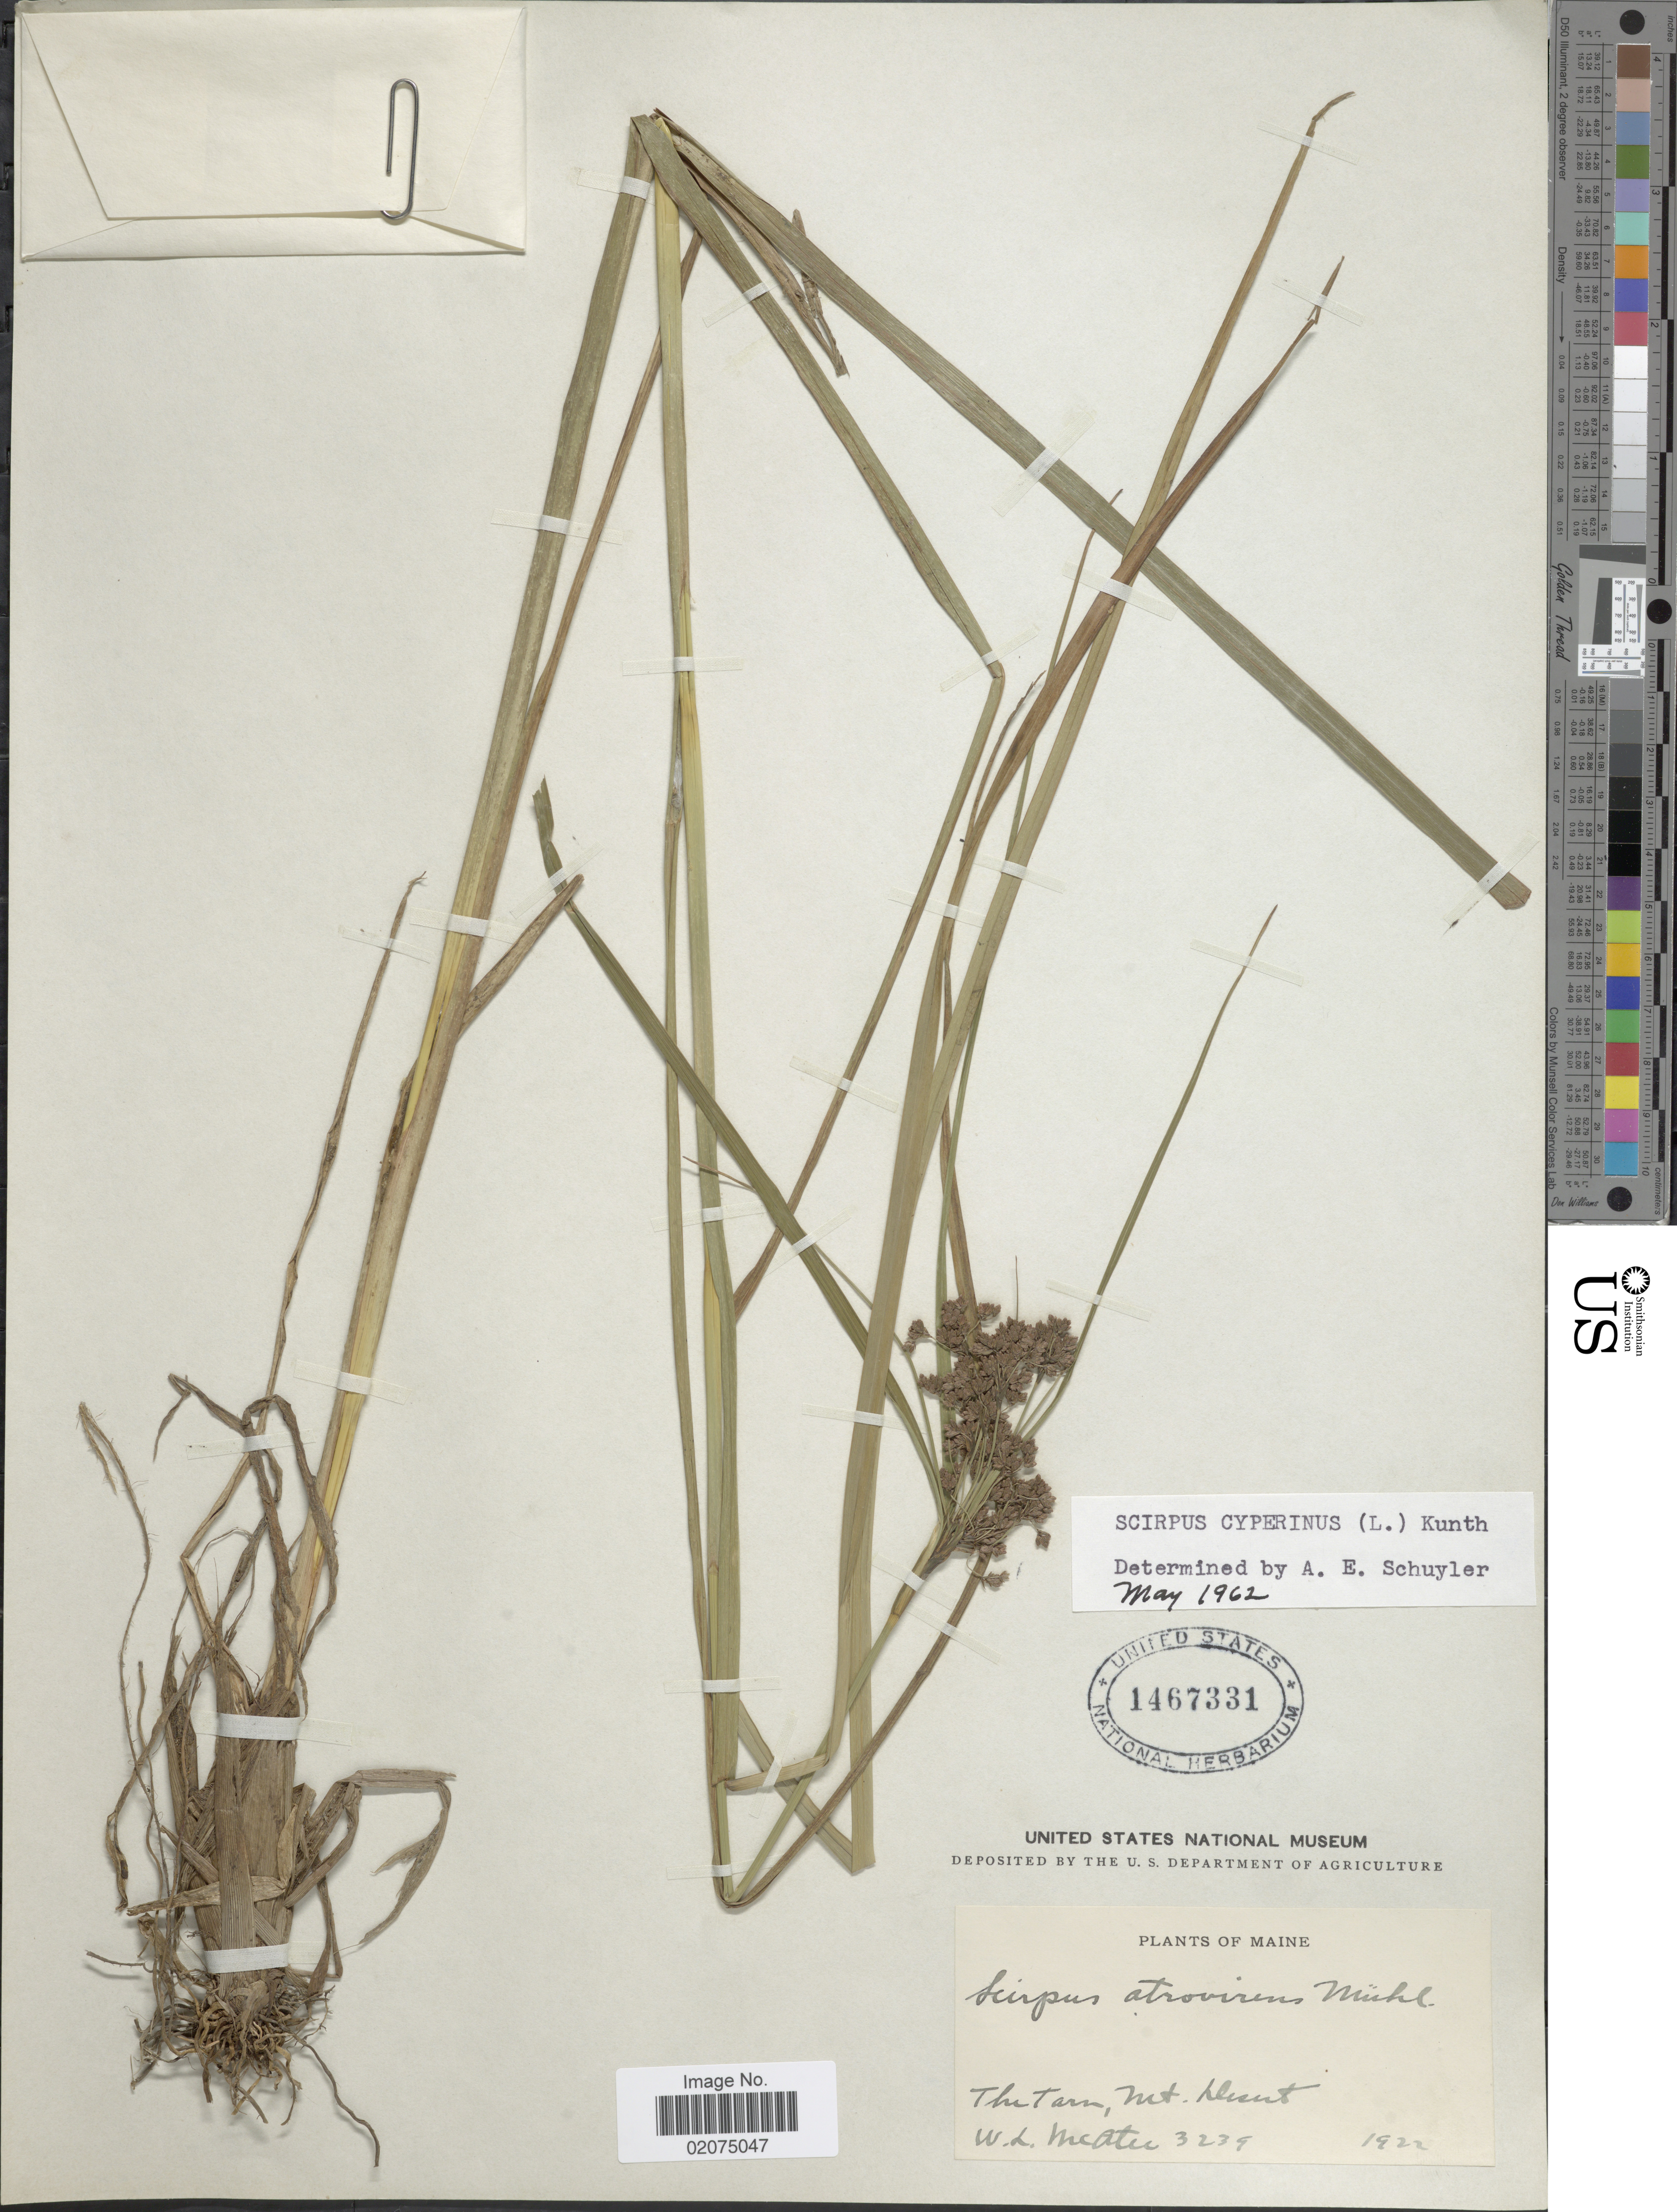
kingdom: Plantae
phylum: Tracheophyta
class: Liliopsida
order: Poales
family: Cyperaceae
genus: Scirpus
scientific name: Scirpus cyperinus (L.) Kunth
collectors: W. McAtee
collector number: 3239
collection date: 1922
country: United States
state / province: Maine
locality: The Tarm, Mt. Desert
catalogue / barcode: US 1467331